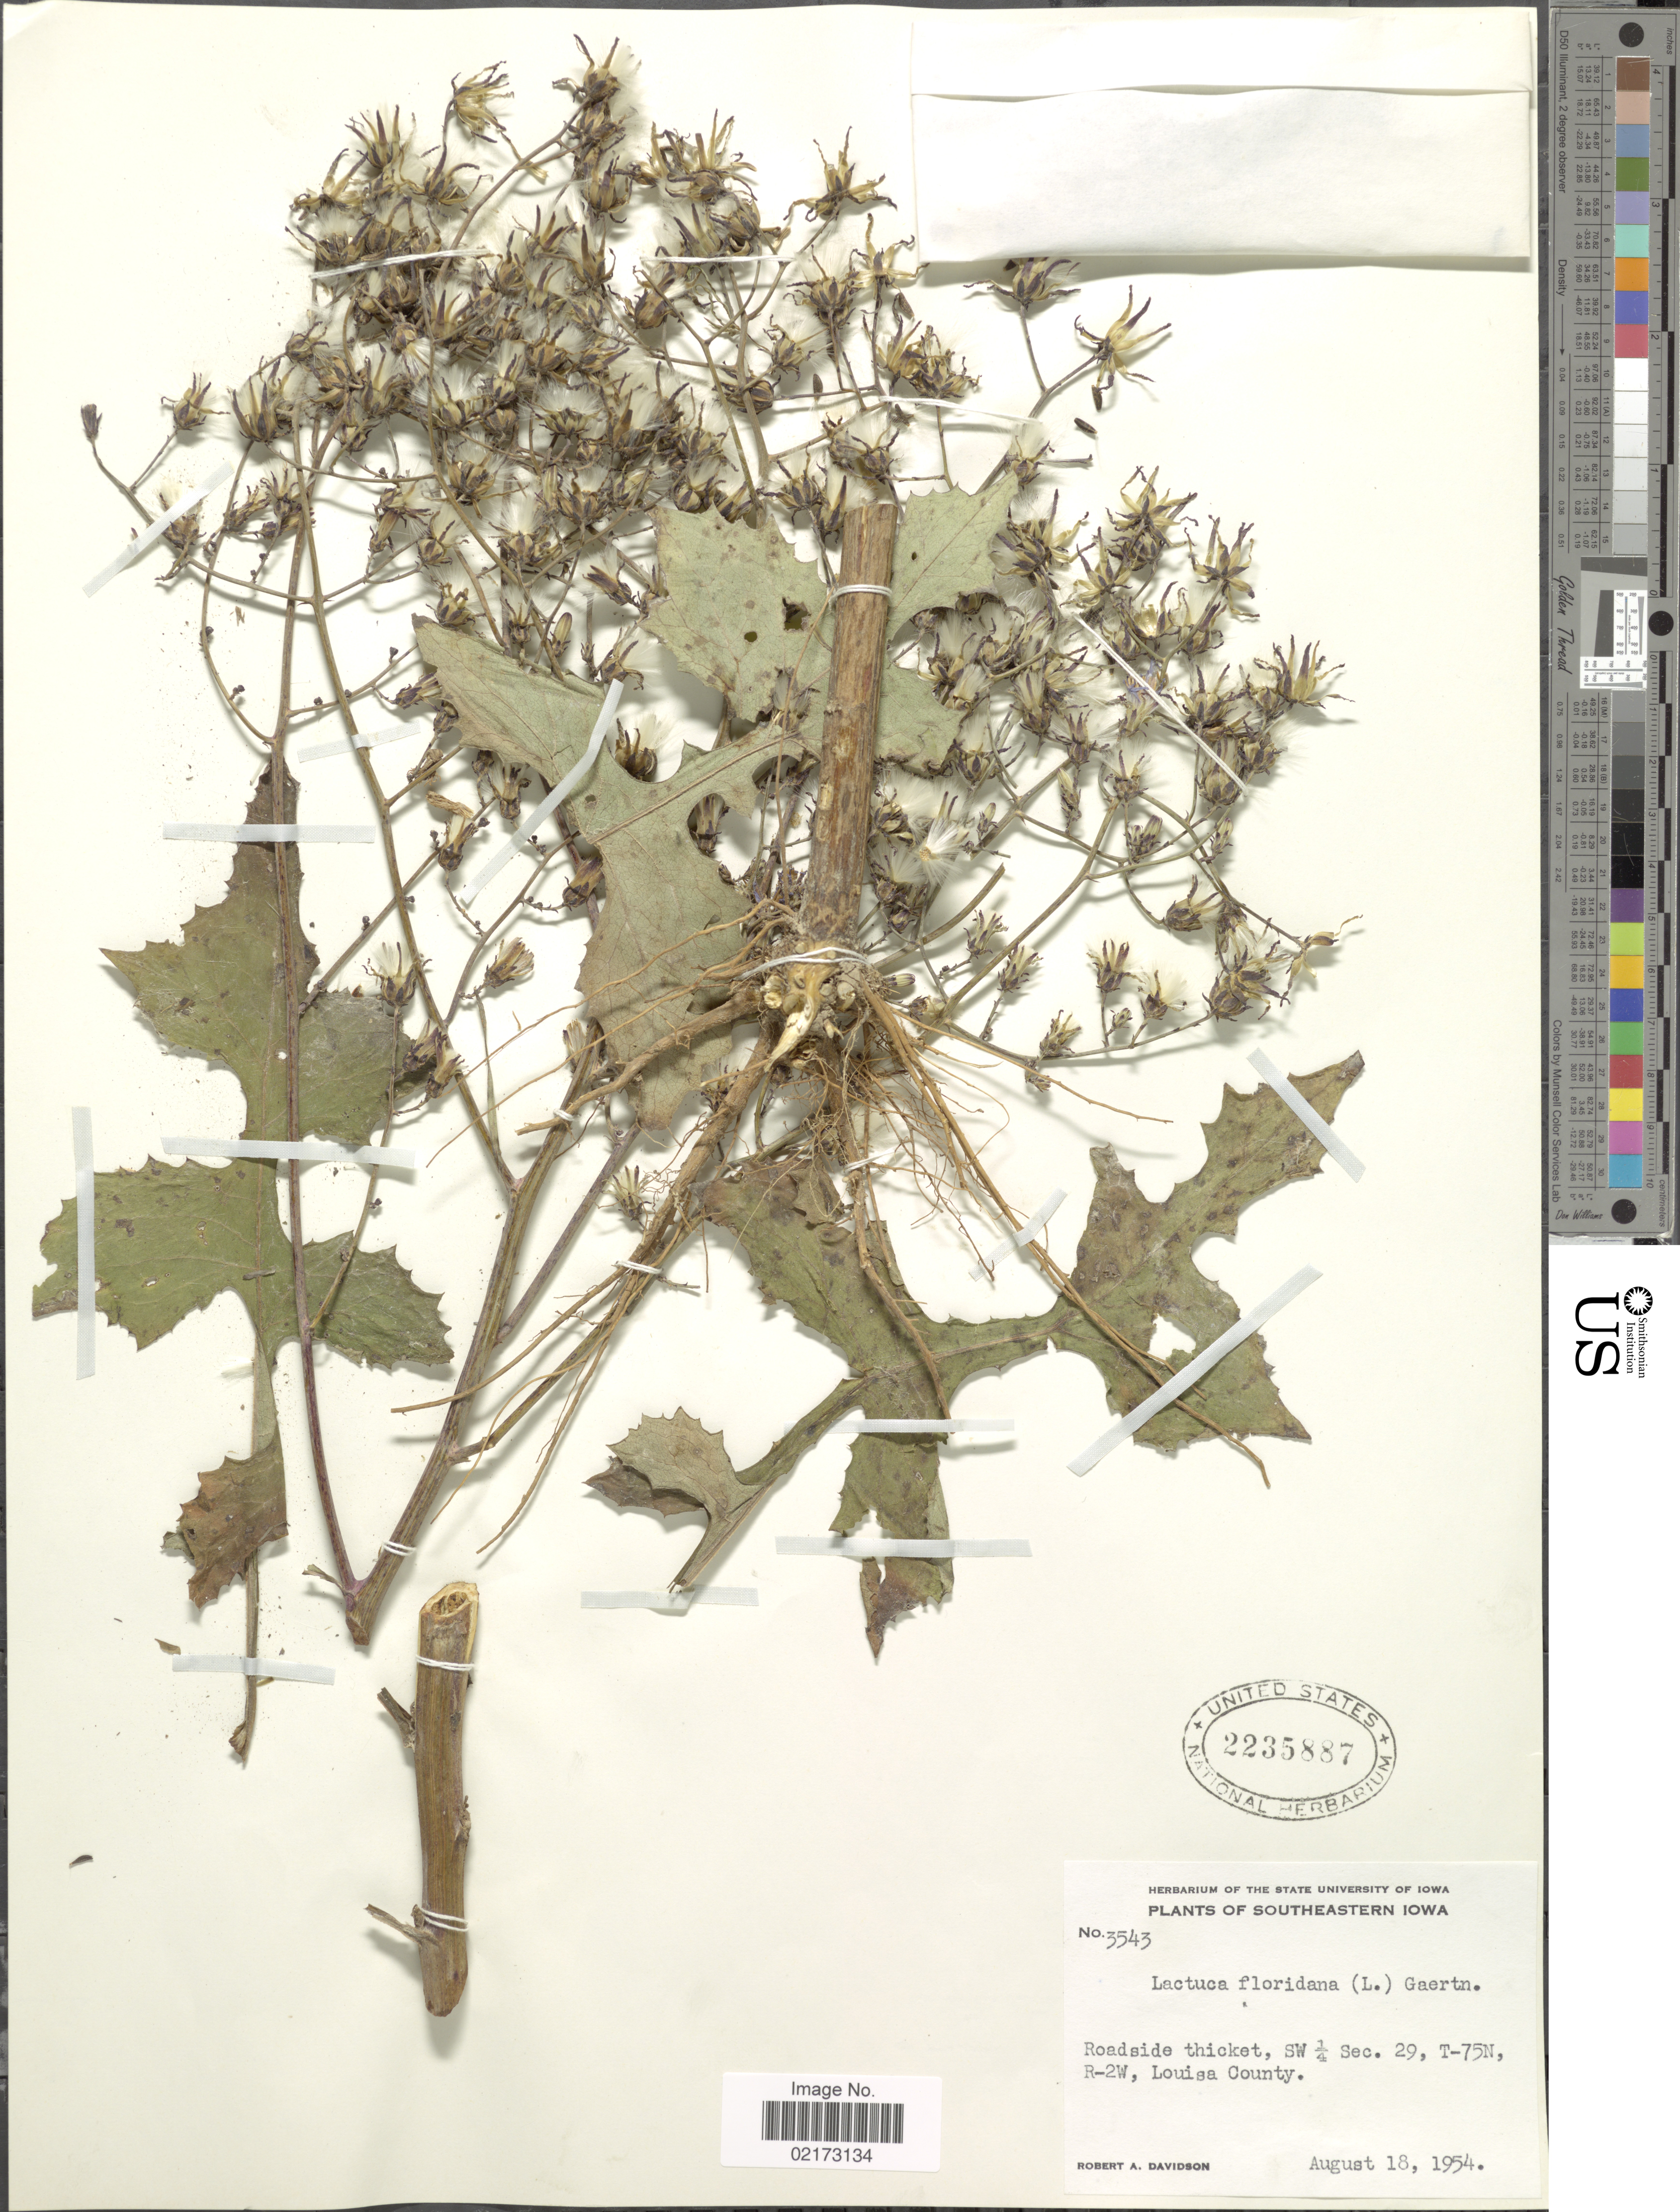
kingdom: Plantae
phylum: Tracheophyta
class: Magnoliopsida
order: Asterales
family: Asteraceae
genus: Lactuca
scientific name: Lactuca floridana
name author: (L.) Gaertn.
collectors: R. A. Davidson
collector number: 3543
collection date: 1954-08-18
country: United States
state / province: Iowa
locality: Southeastern Iowa, SW1/4, Sec. 29, T-75N, R-2W, Louisa County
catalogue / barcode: US 2235887